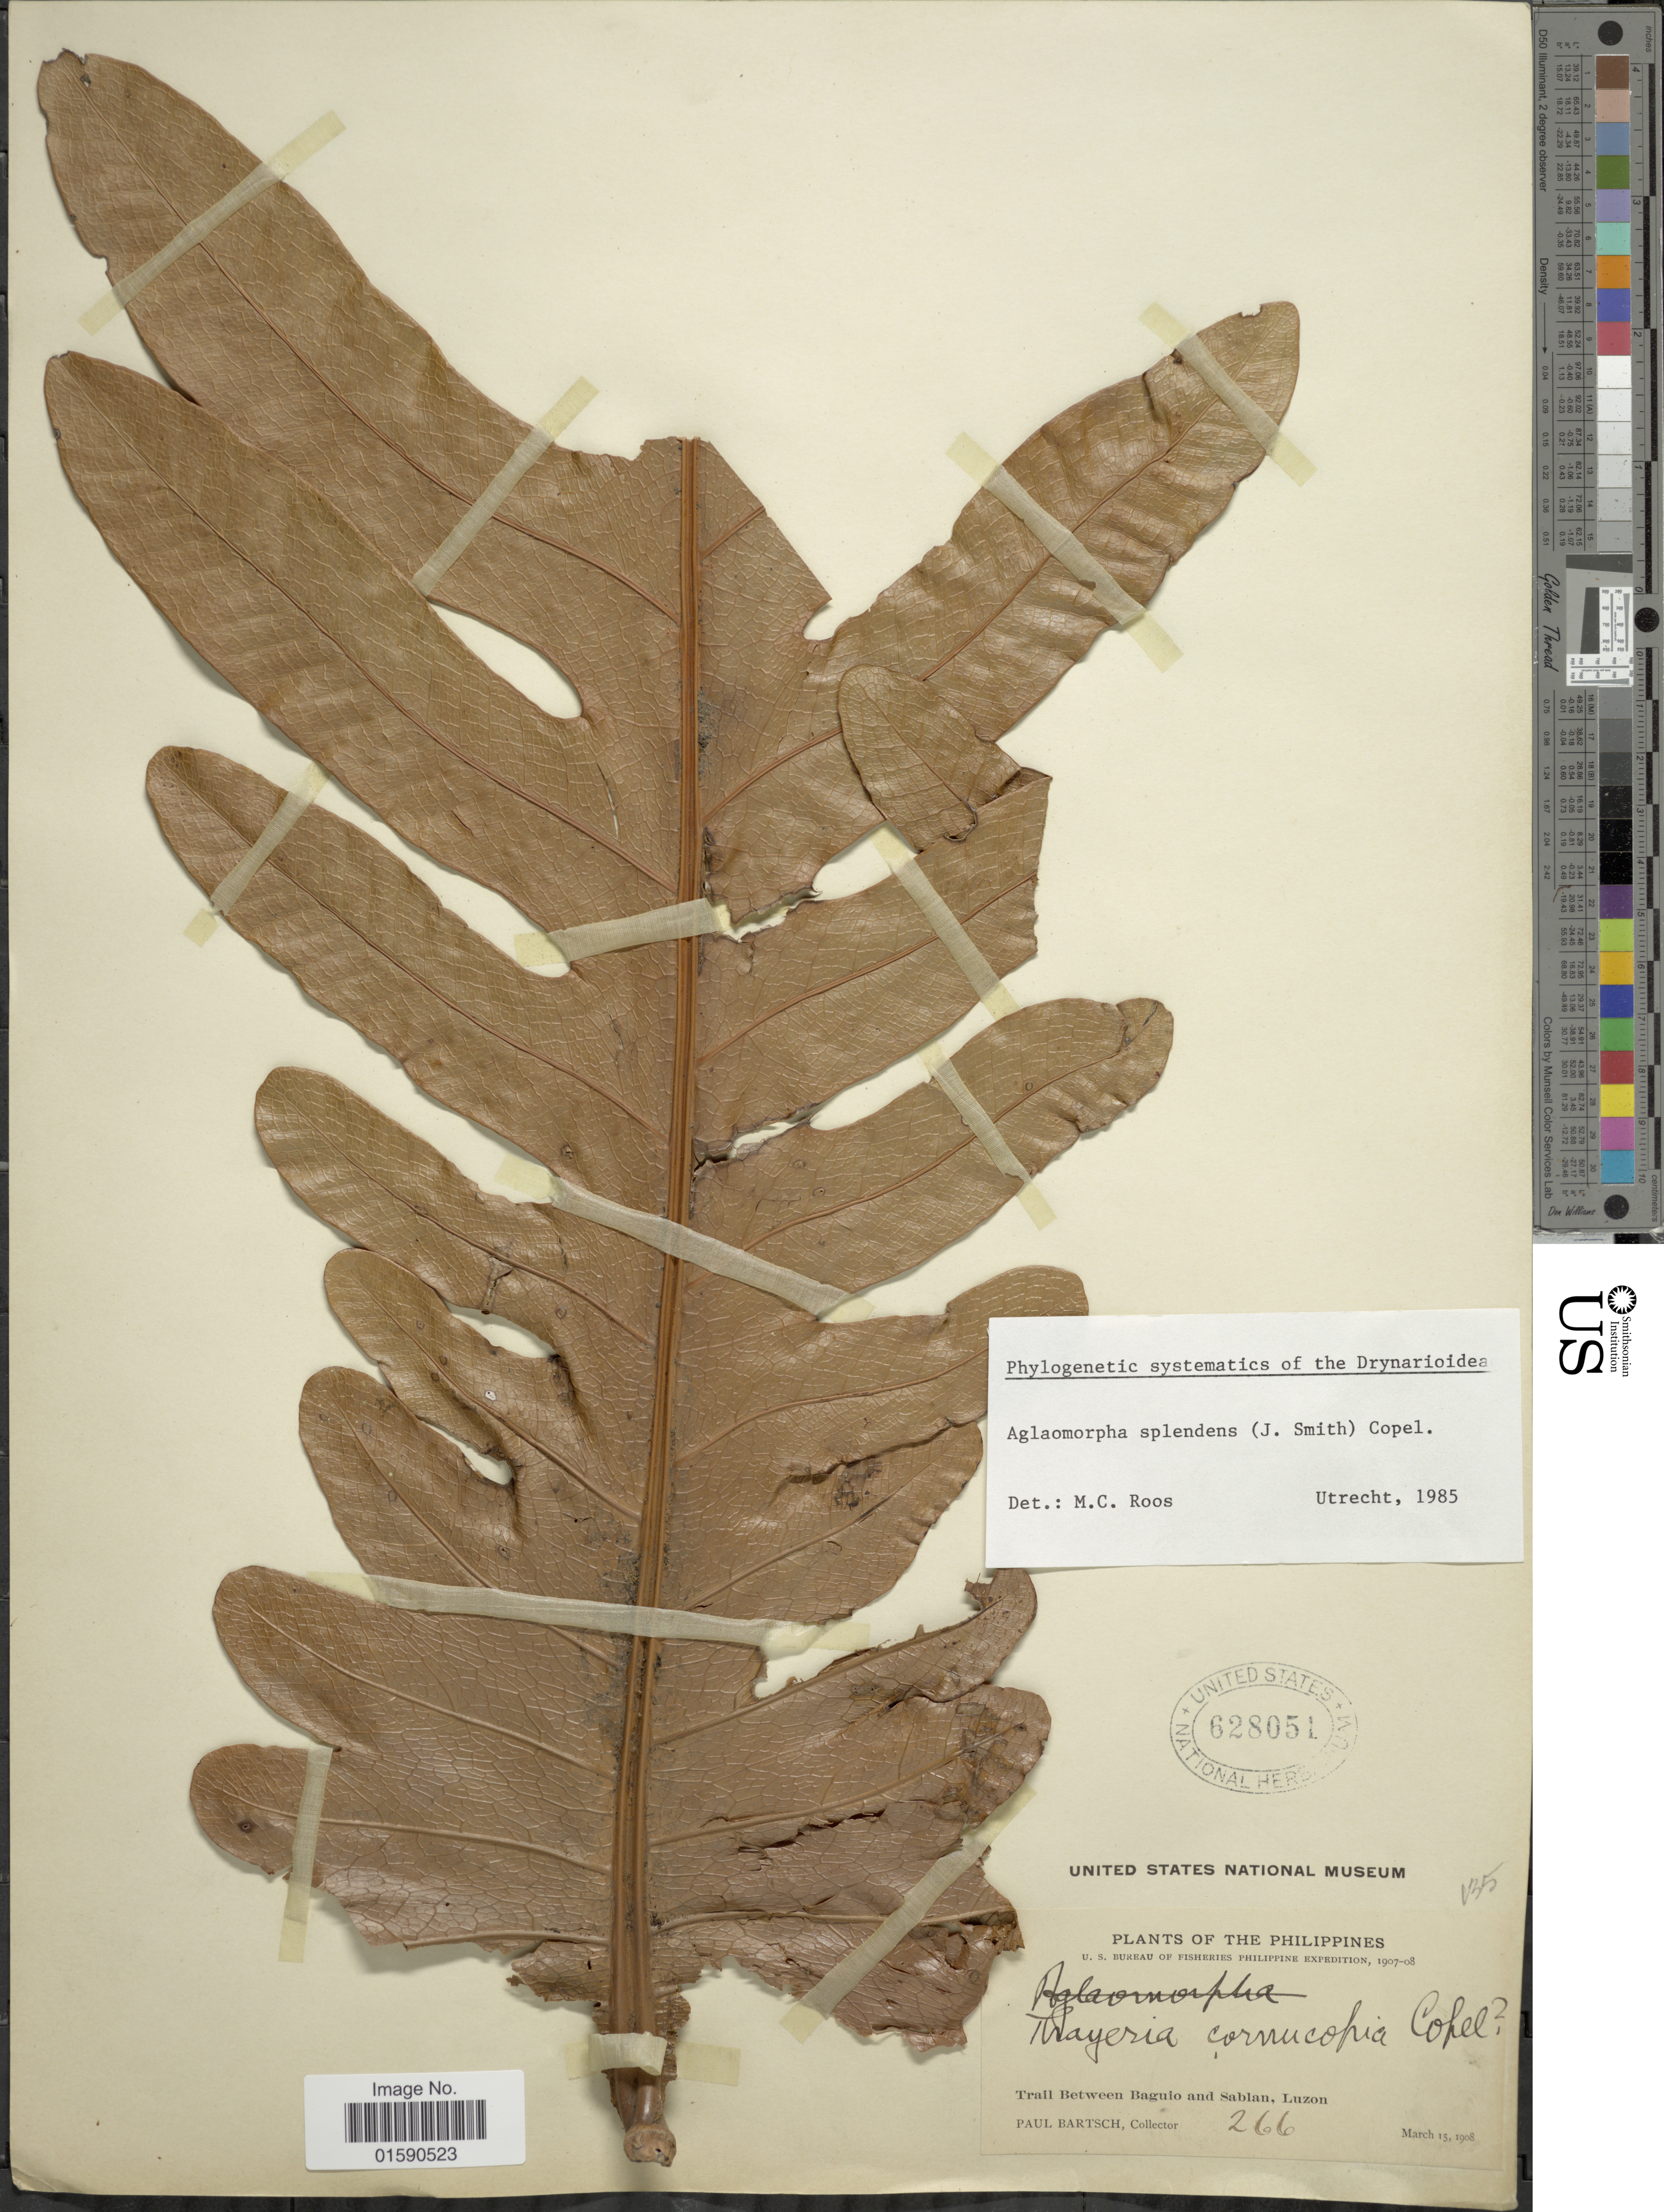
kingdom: Plantae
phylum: Tracheophyta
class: Polypodiopsida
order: Polypodiales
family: Polypodiaceae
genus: Aglaomorpha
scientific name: Aglaomorpha splendens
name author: (J. Sm.) Copel.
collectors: P. Bartsch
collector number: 266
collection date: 1908-03-15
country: Philippines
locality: Trail between Baguio and Sabian, Luzon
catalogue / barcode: US 628051